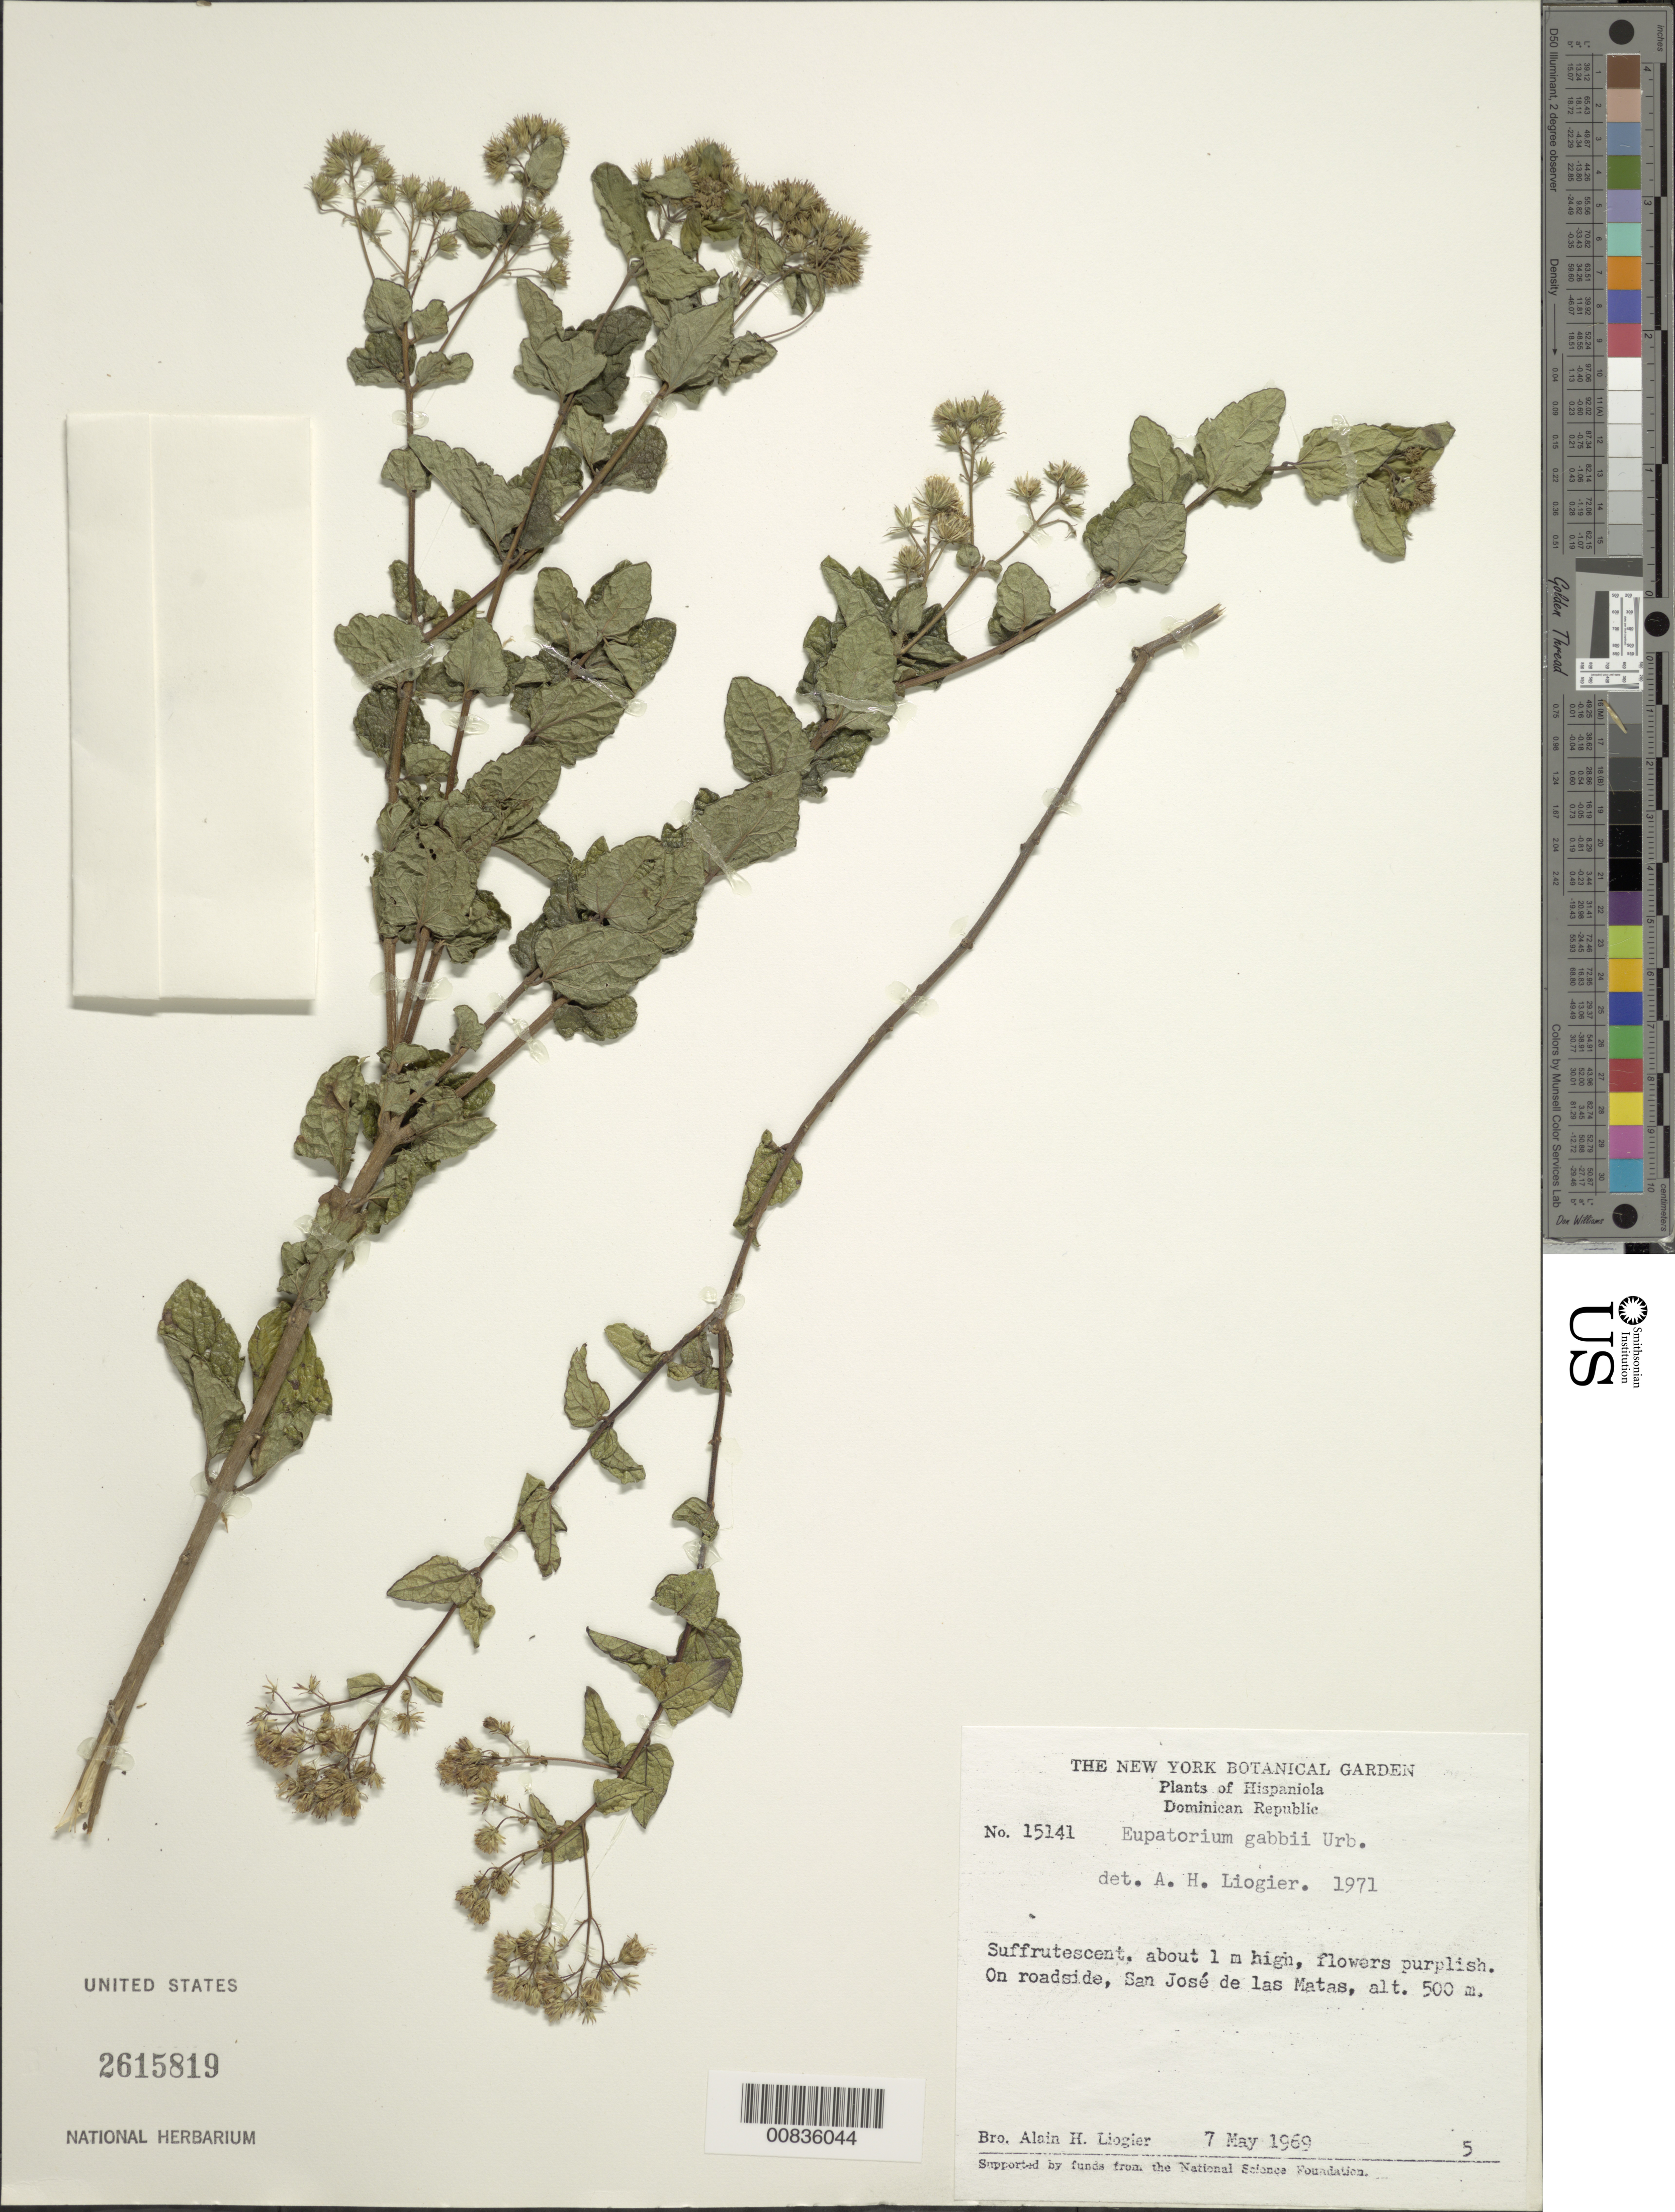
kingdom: Plantae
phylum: Tracheophyta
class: Magnoliopsida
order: Asterales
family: Asteraceae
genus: Koanophyllon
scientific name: Koanophyllon gabbii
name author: (Urb.) R.M. King & H. Rob.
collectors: A. H. Liogier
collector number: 15141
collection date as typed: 07 May 1969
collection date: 1969-05-07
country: Dominican Republic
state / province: Santiago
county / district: San José de las Matas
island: Hispaniola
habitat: On roadside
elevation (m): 500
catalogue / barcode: US 2615819